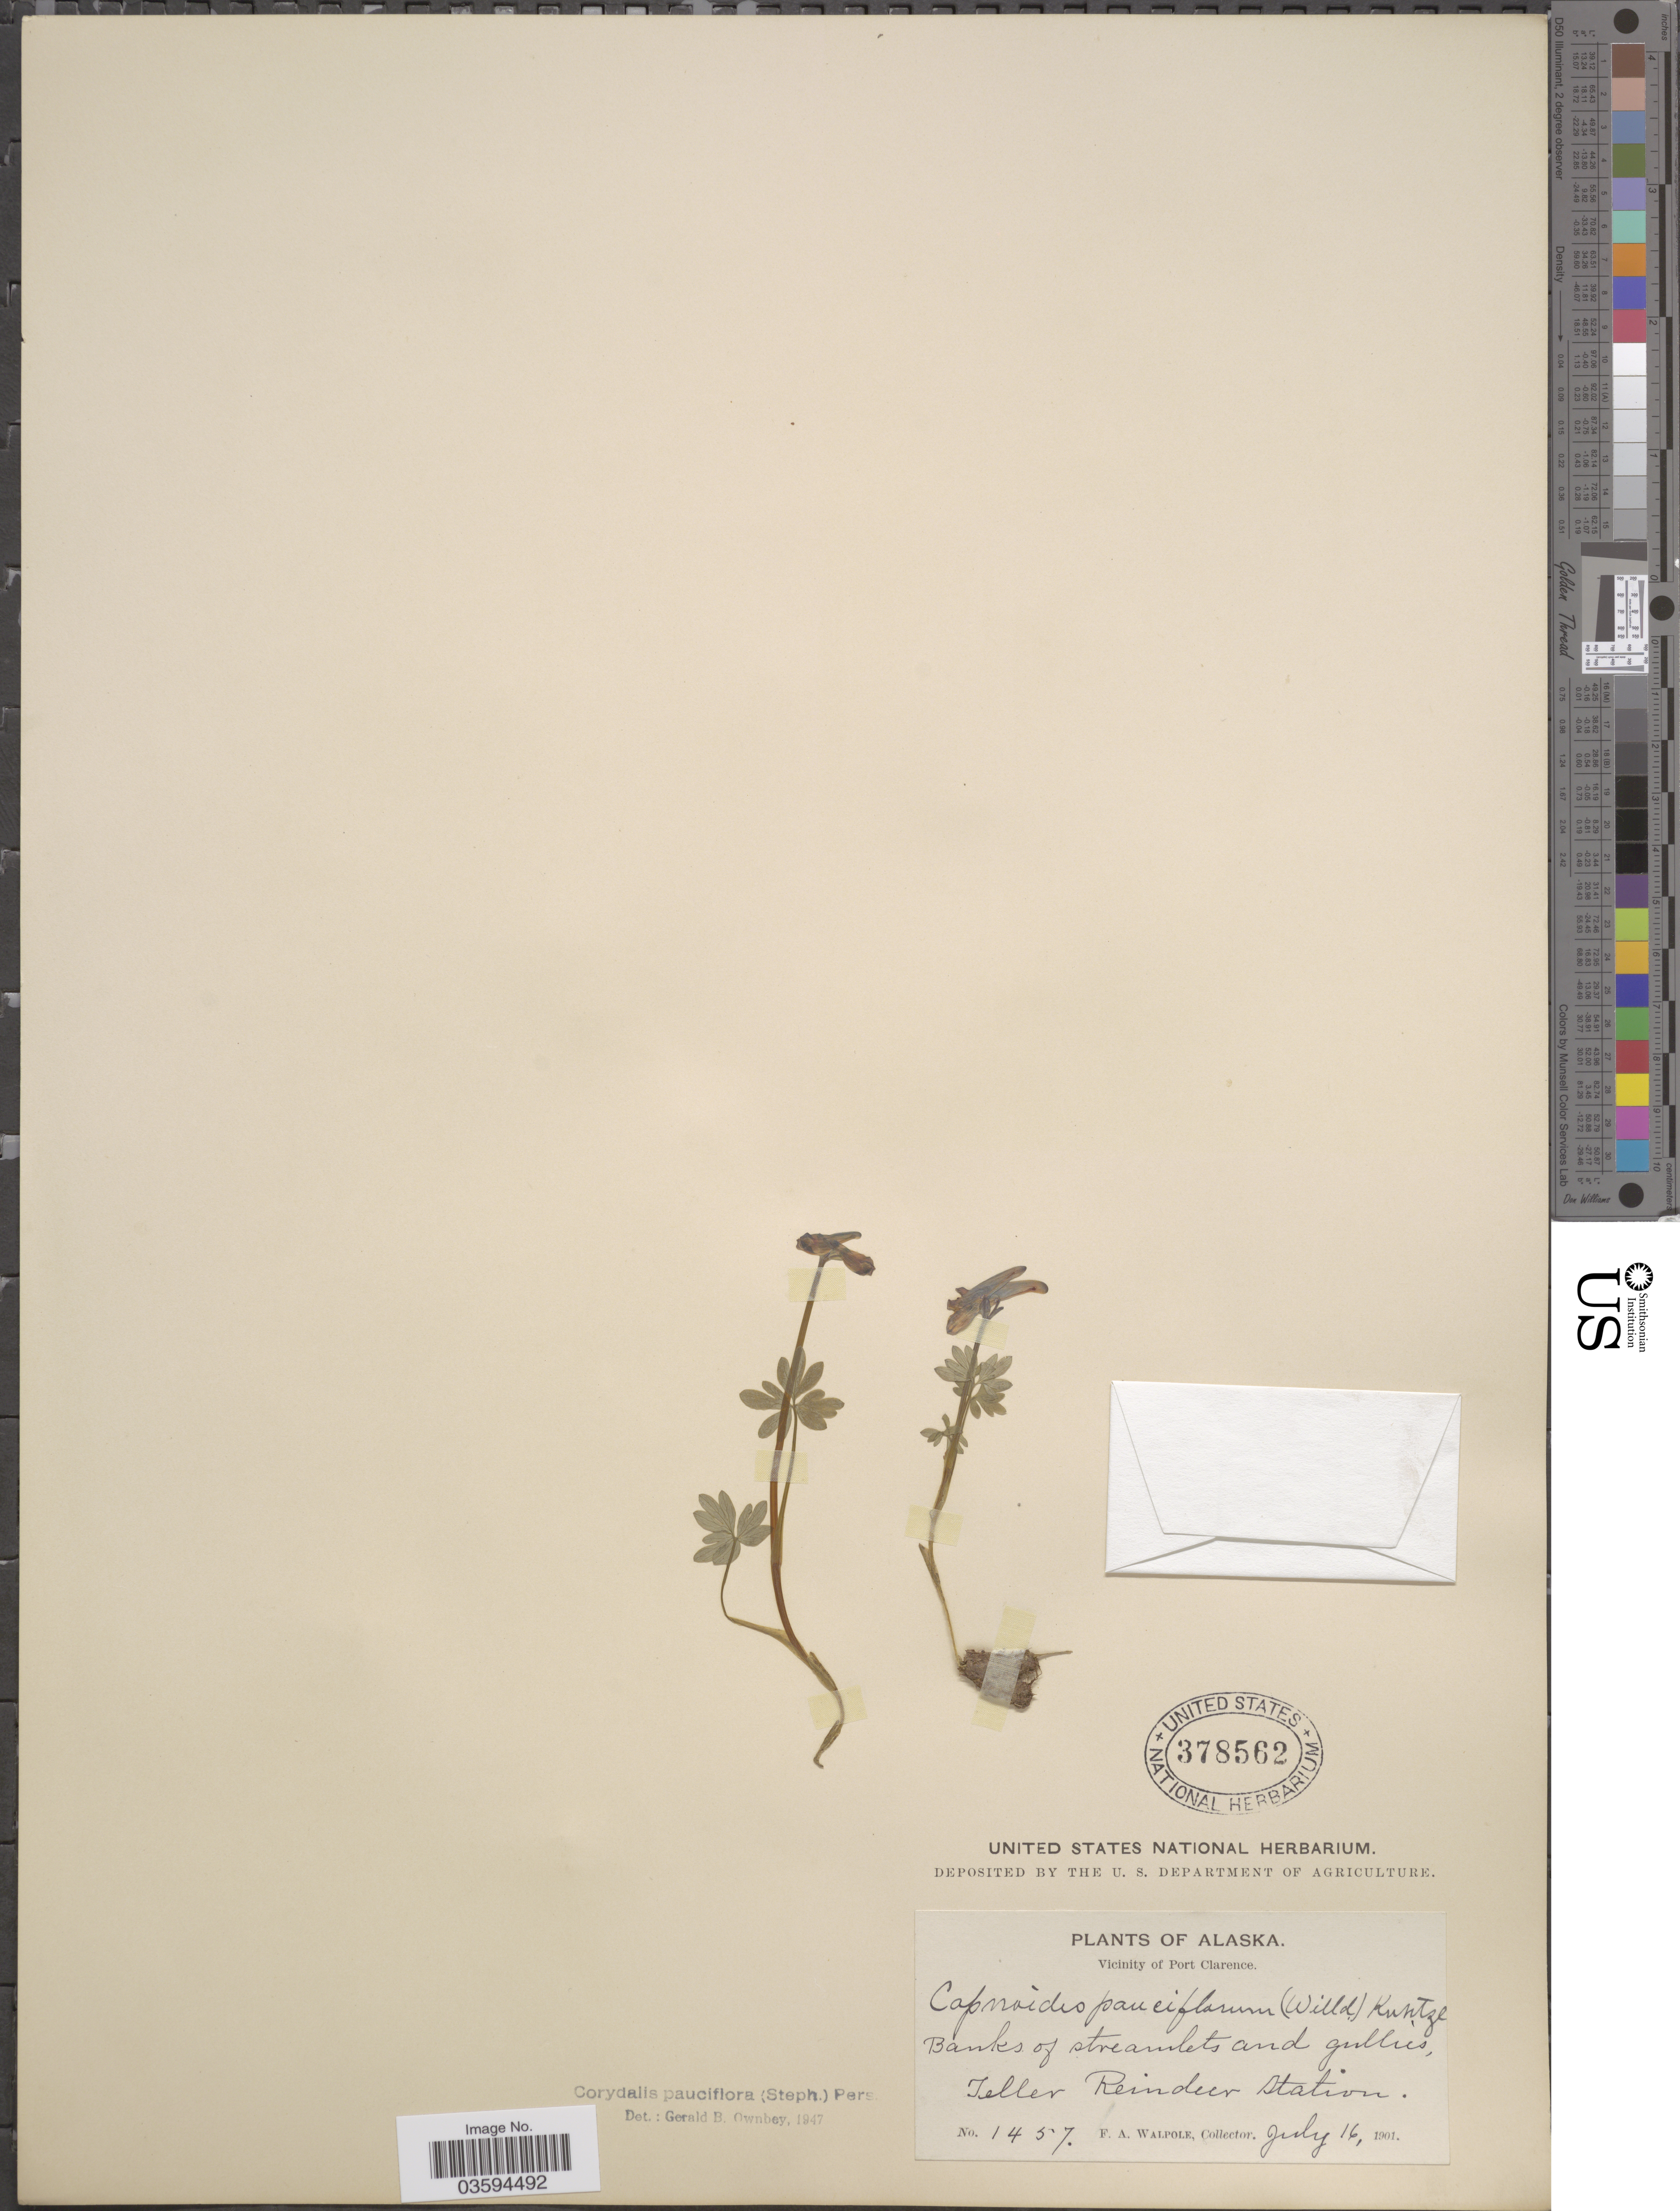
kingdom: Plantae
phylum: Tracheophyta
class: Magnoliopsida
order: Ranunculales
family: Papaveraceae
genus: Corydalis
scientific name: Corydalis pauciflora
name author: (Stephan) Pers.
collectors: F. Walpole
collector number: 1457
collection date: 1901-07-16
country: United States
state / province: Alaska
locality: Vicinity of Port Clarence. Banks of streamlets and gullies, Teller Reindeer Station.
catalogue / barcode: US 378562